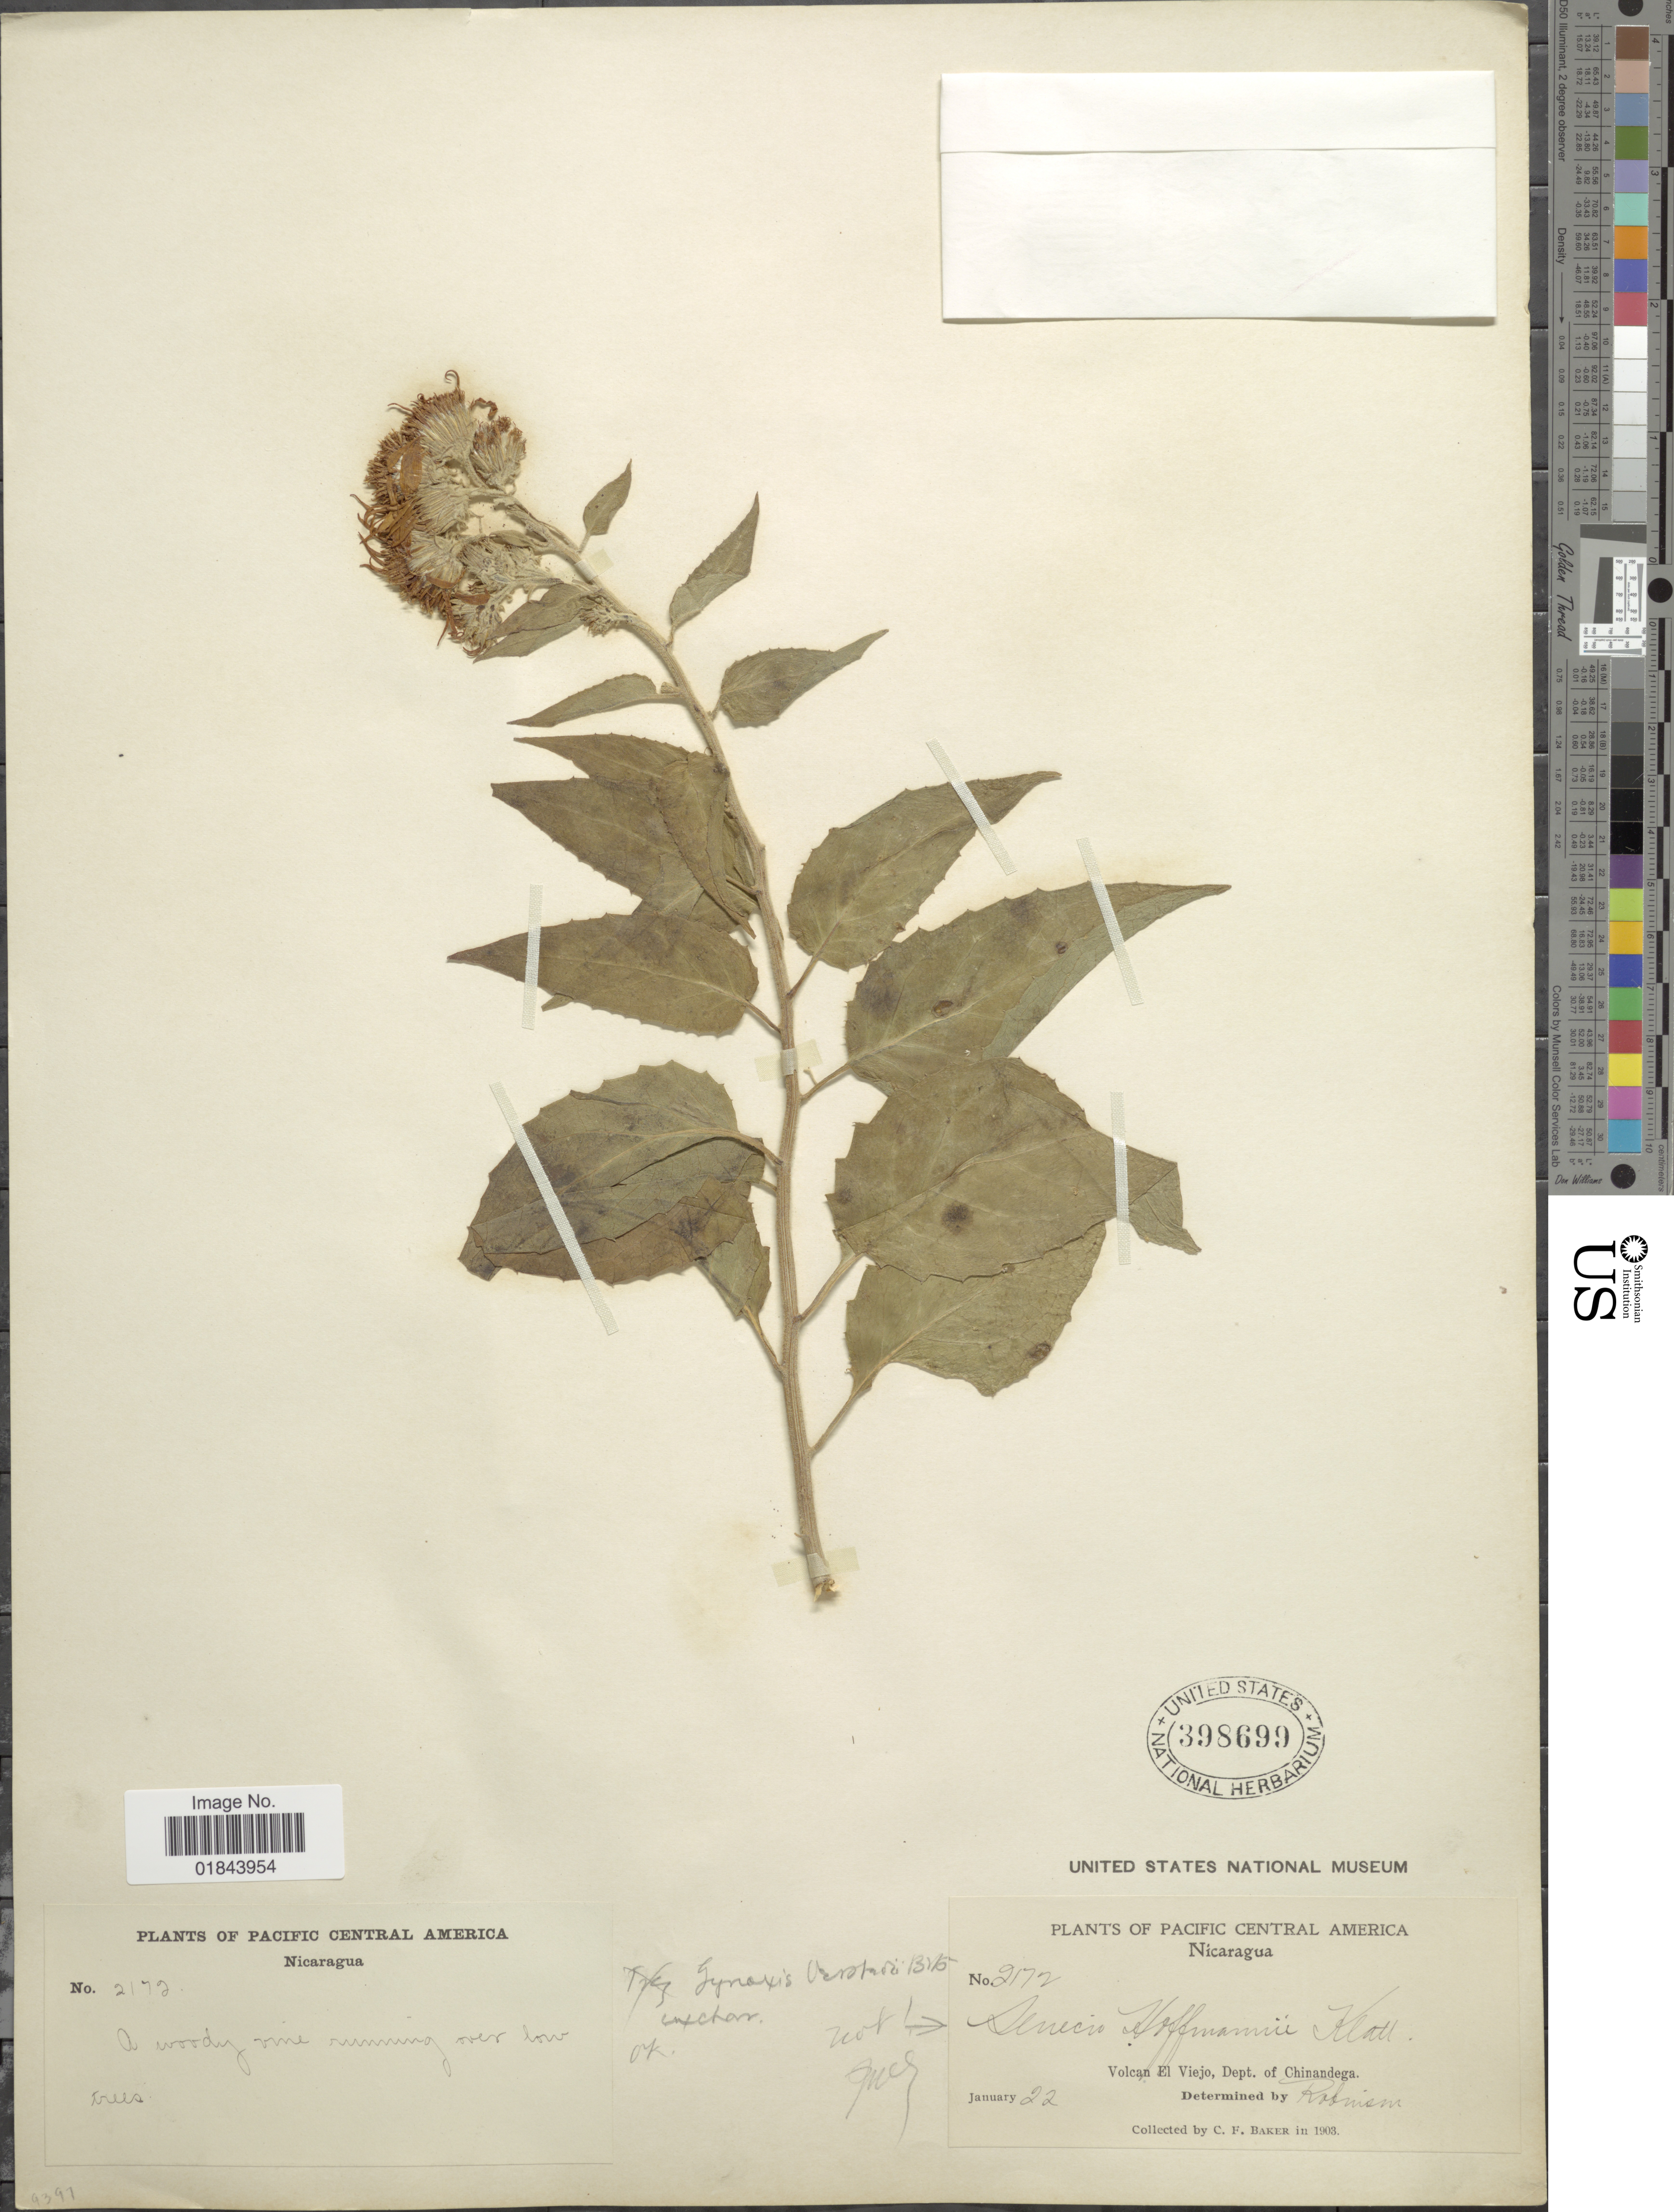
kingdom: Plantae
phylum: Tracheophyta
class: Magnoliopsida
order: Asterales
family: Asteraceae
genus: Pseudogynoxys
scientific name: Pseudogynoxys haenkei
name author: (DC.) Cabrera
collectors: C. F. Baker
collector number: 2172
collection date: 1903-01-22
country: Nicaragua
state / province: Chinandega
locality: Pacific Central America, Volcan El Viejo, Dept of Chinandega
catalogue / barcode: US 398699